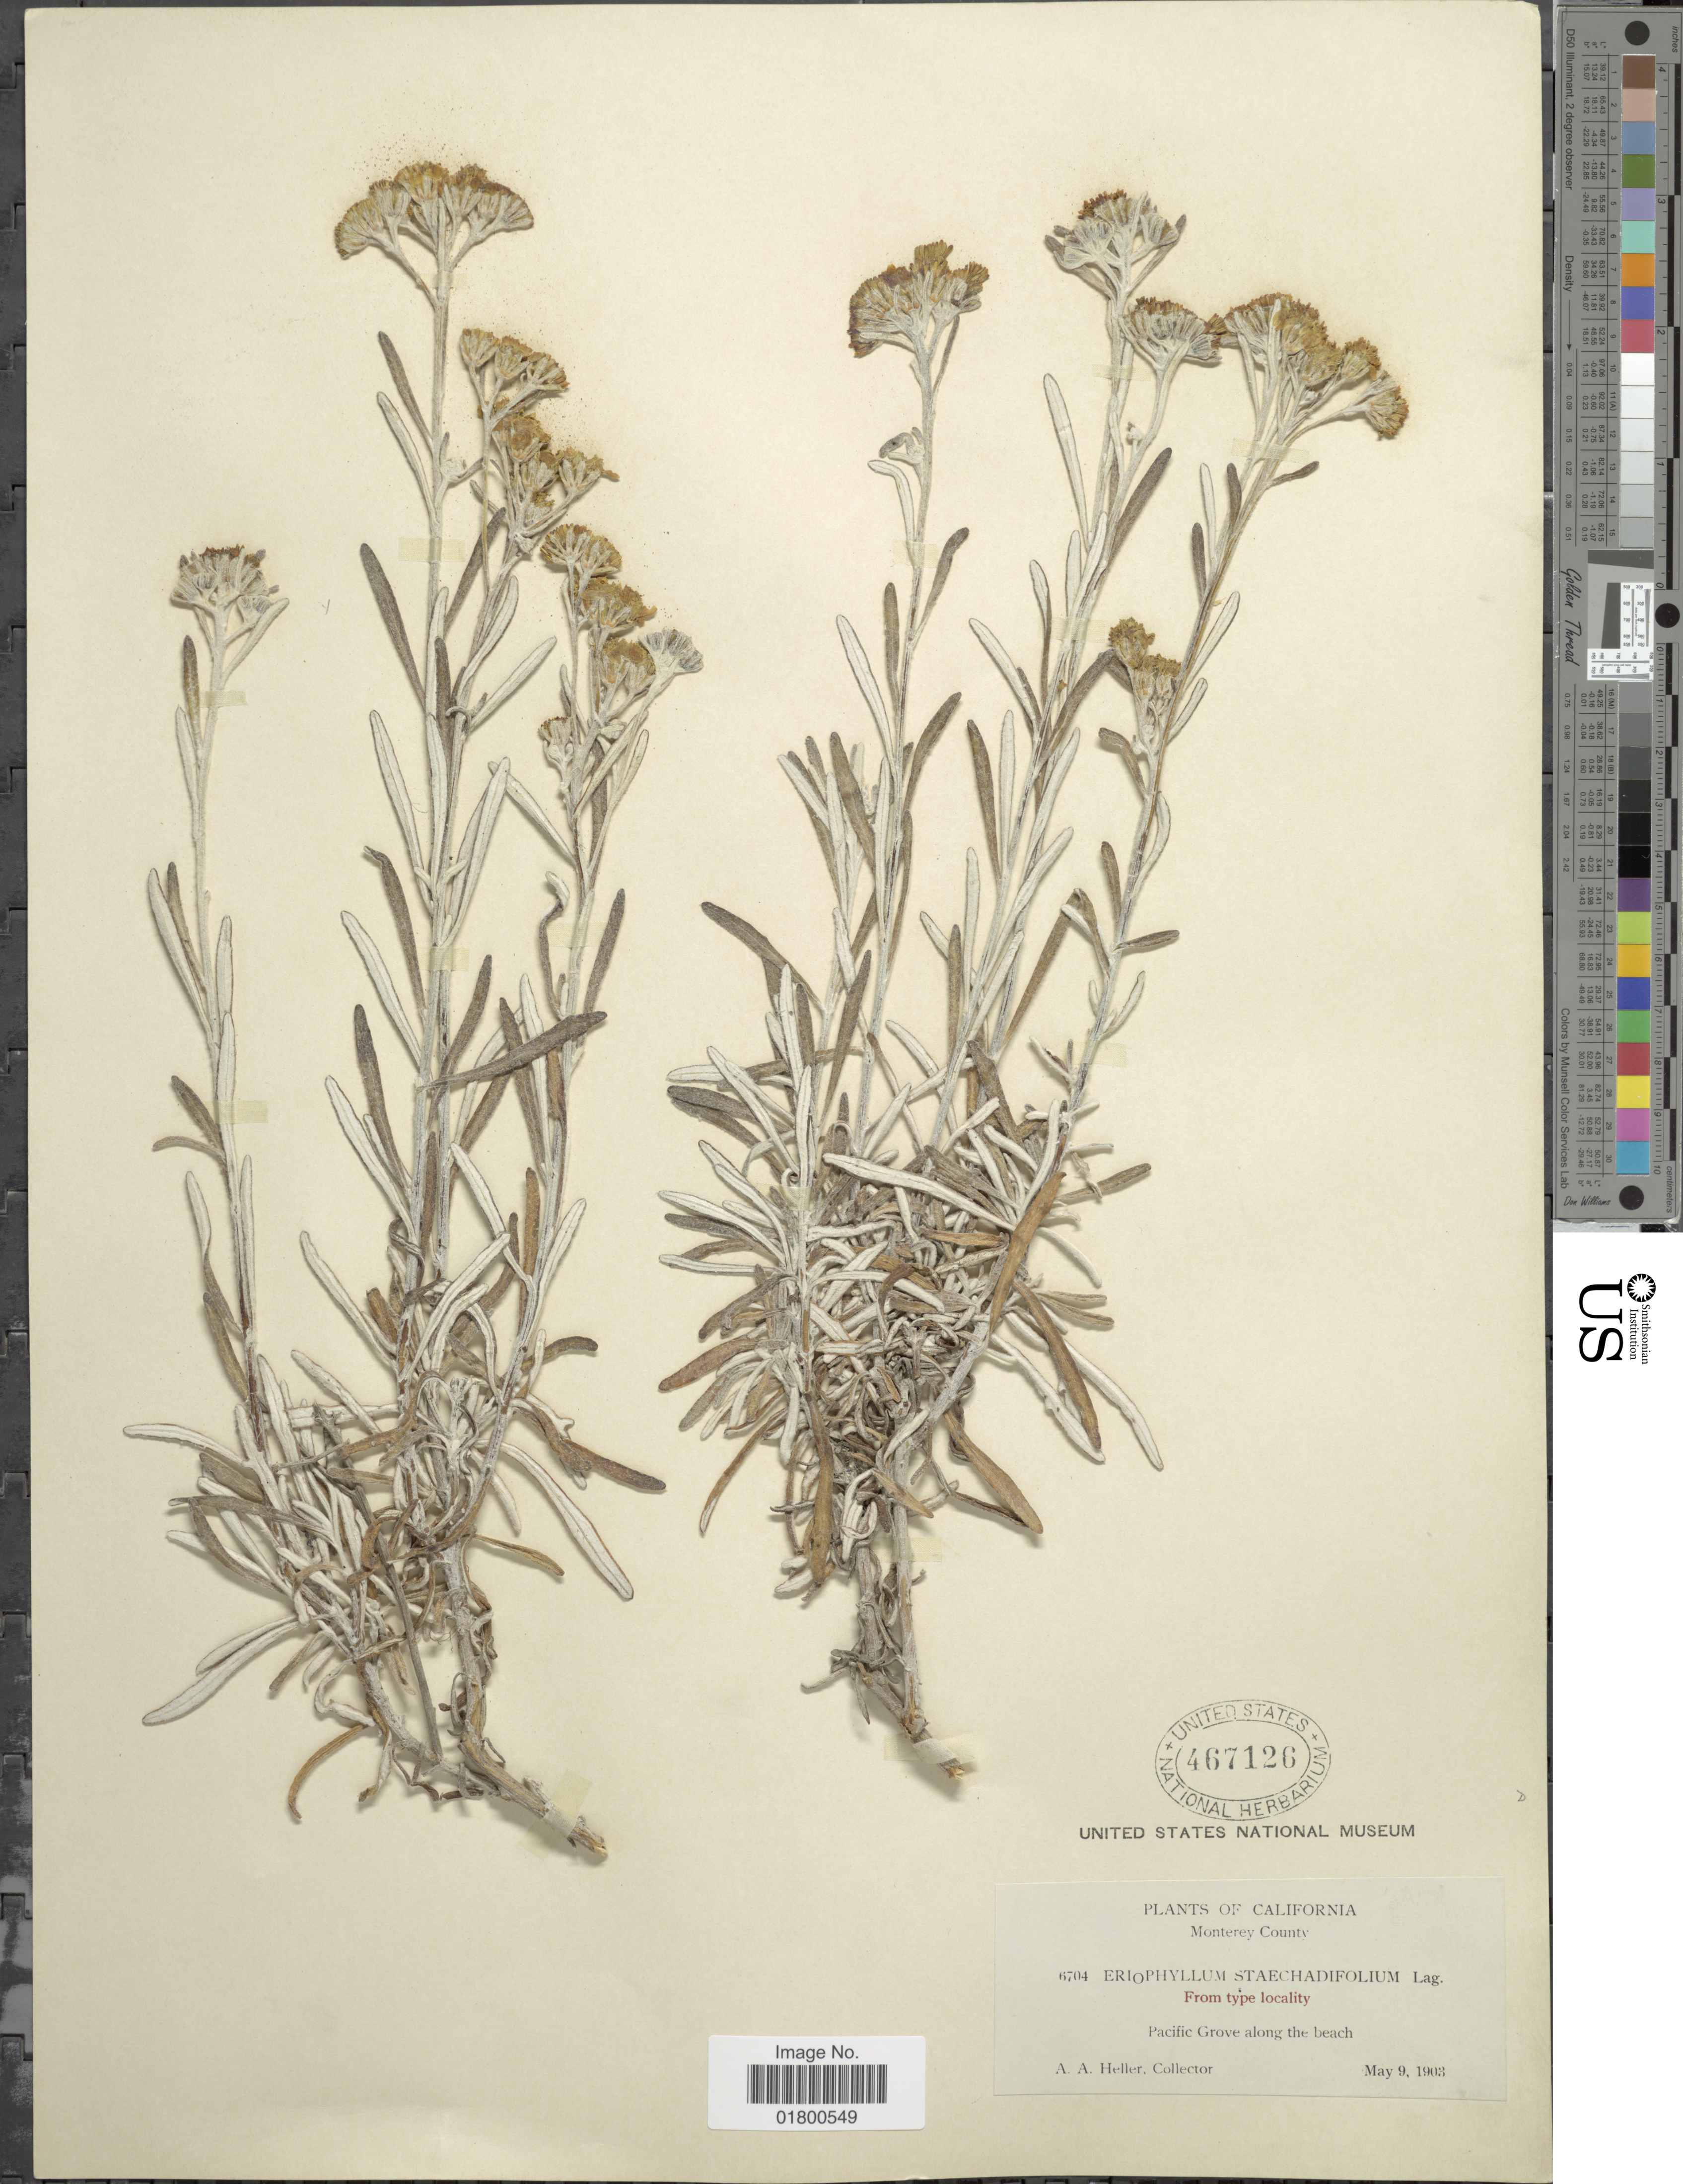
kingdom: Plantae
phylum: Tracheophyta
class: Magnoliopsida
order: Asterales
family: Asteraceae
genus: Eriophyllum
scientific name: Eriophyllum staechadifolium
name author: Lag.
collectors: A. A. Heller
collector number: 6704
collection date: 1903-05-09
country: United States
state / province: California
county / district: Monterey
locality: Monterey County, Pacific Grove along the beach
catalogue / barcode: US 467126